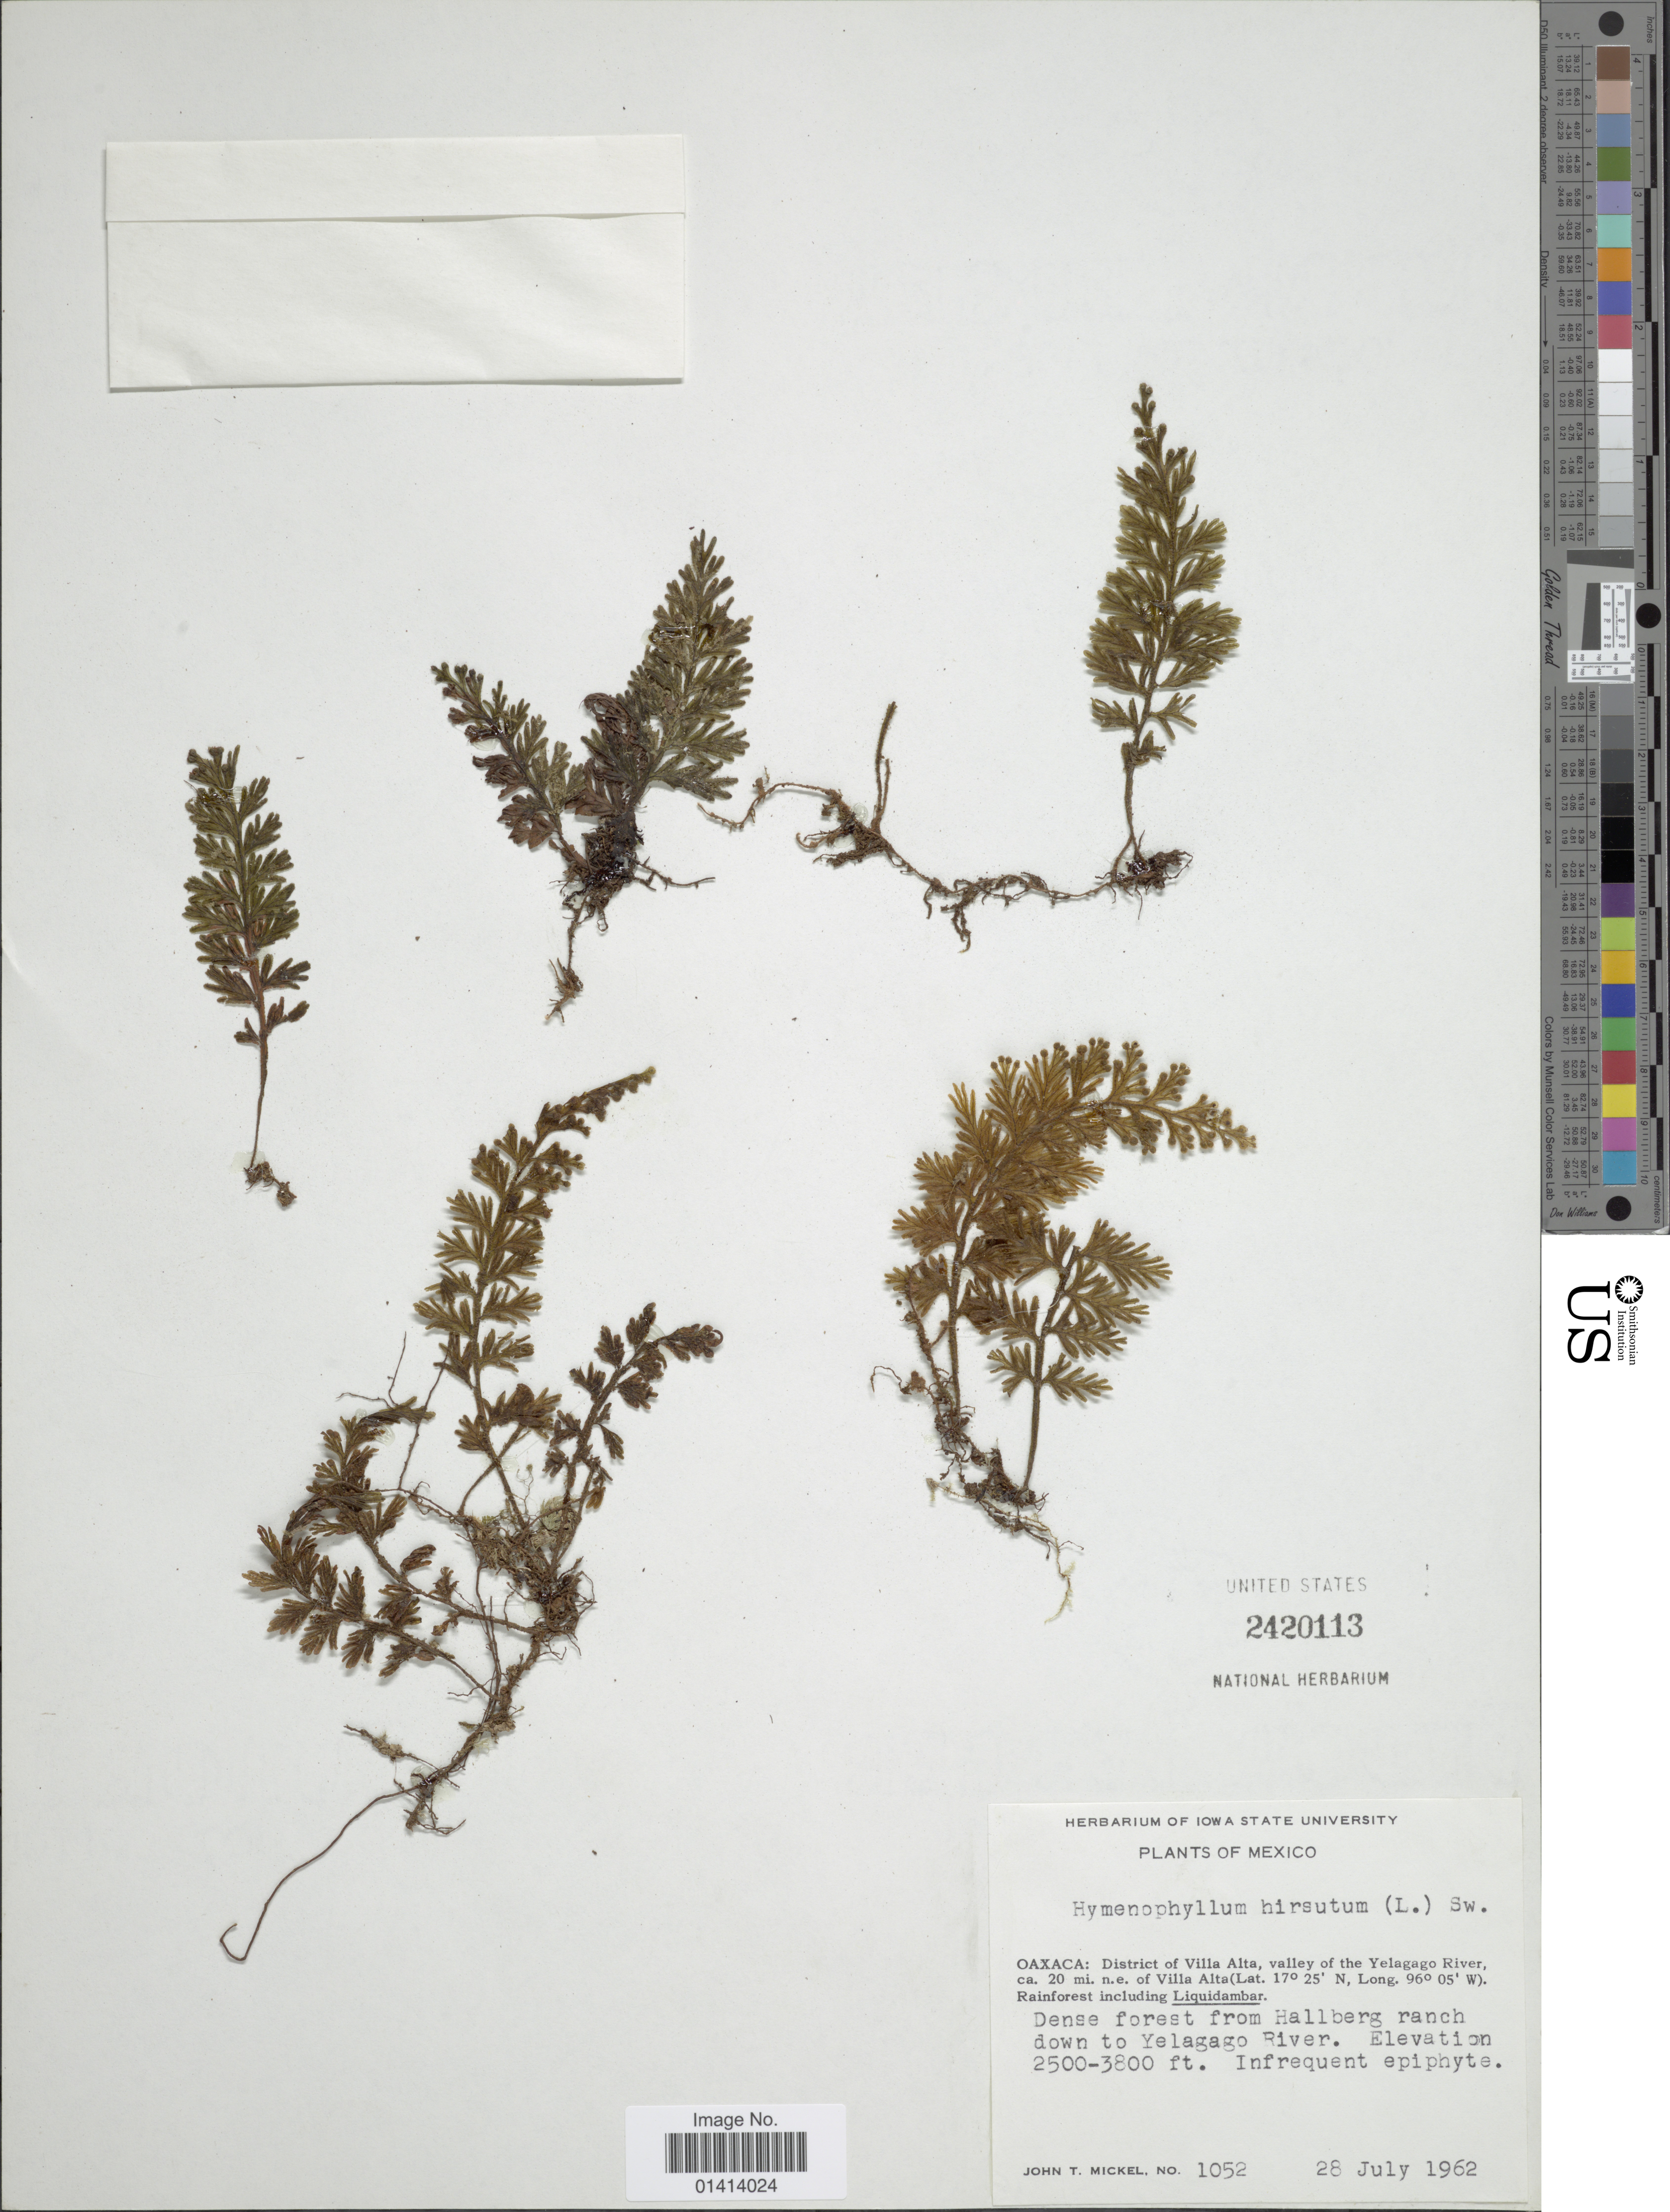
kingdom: Plantae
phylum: Tracheophyta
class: Polypodiopsida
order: Hymenophyllales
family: Hymenophyllaceae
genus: Hymenophyllum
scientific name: Hymenophyllum hirsutum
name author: (L.) Sw.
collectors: J. T. Mickel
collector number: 1052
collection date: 1962-07-28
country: Mexico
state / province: Oaxaca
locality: District of Villa Alta, valley of the Yelagago River, ca 20 mi. n.e. of Villa Alta, Dense forest from Hallberg ranch down to Yelagago River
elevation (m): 762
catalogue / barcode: US 2420113